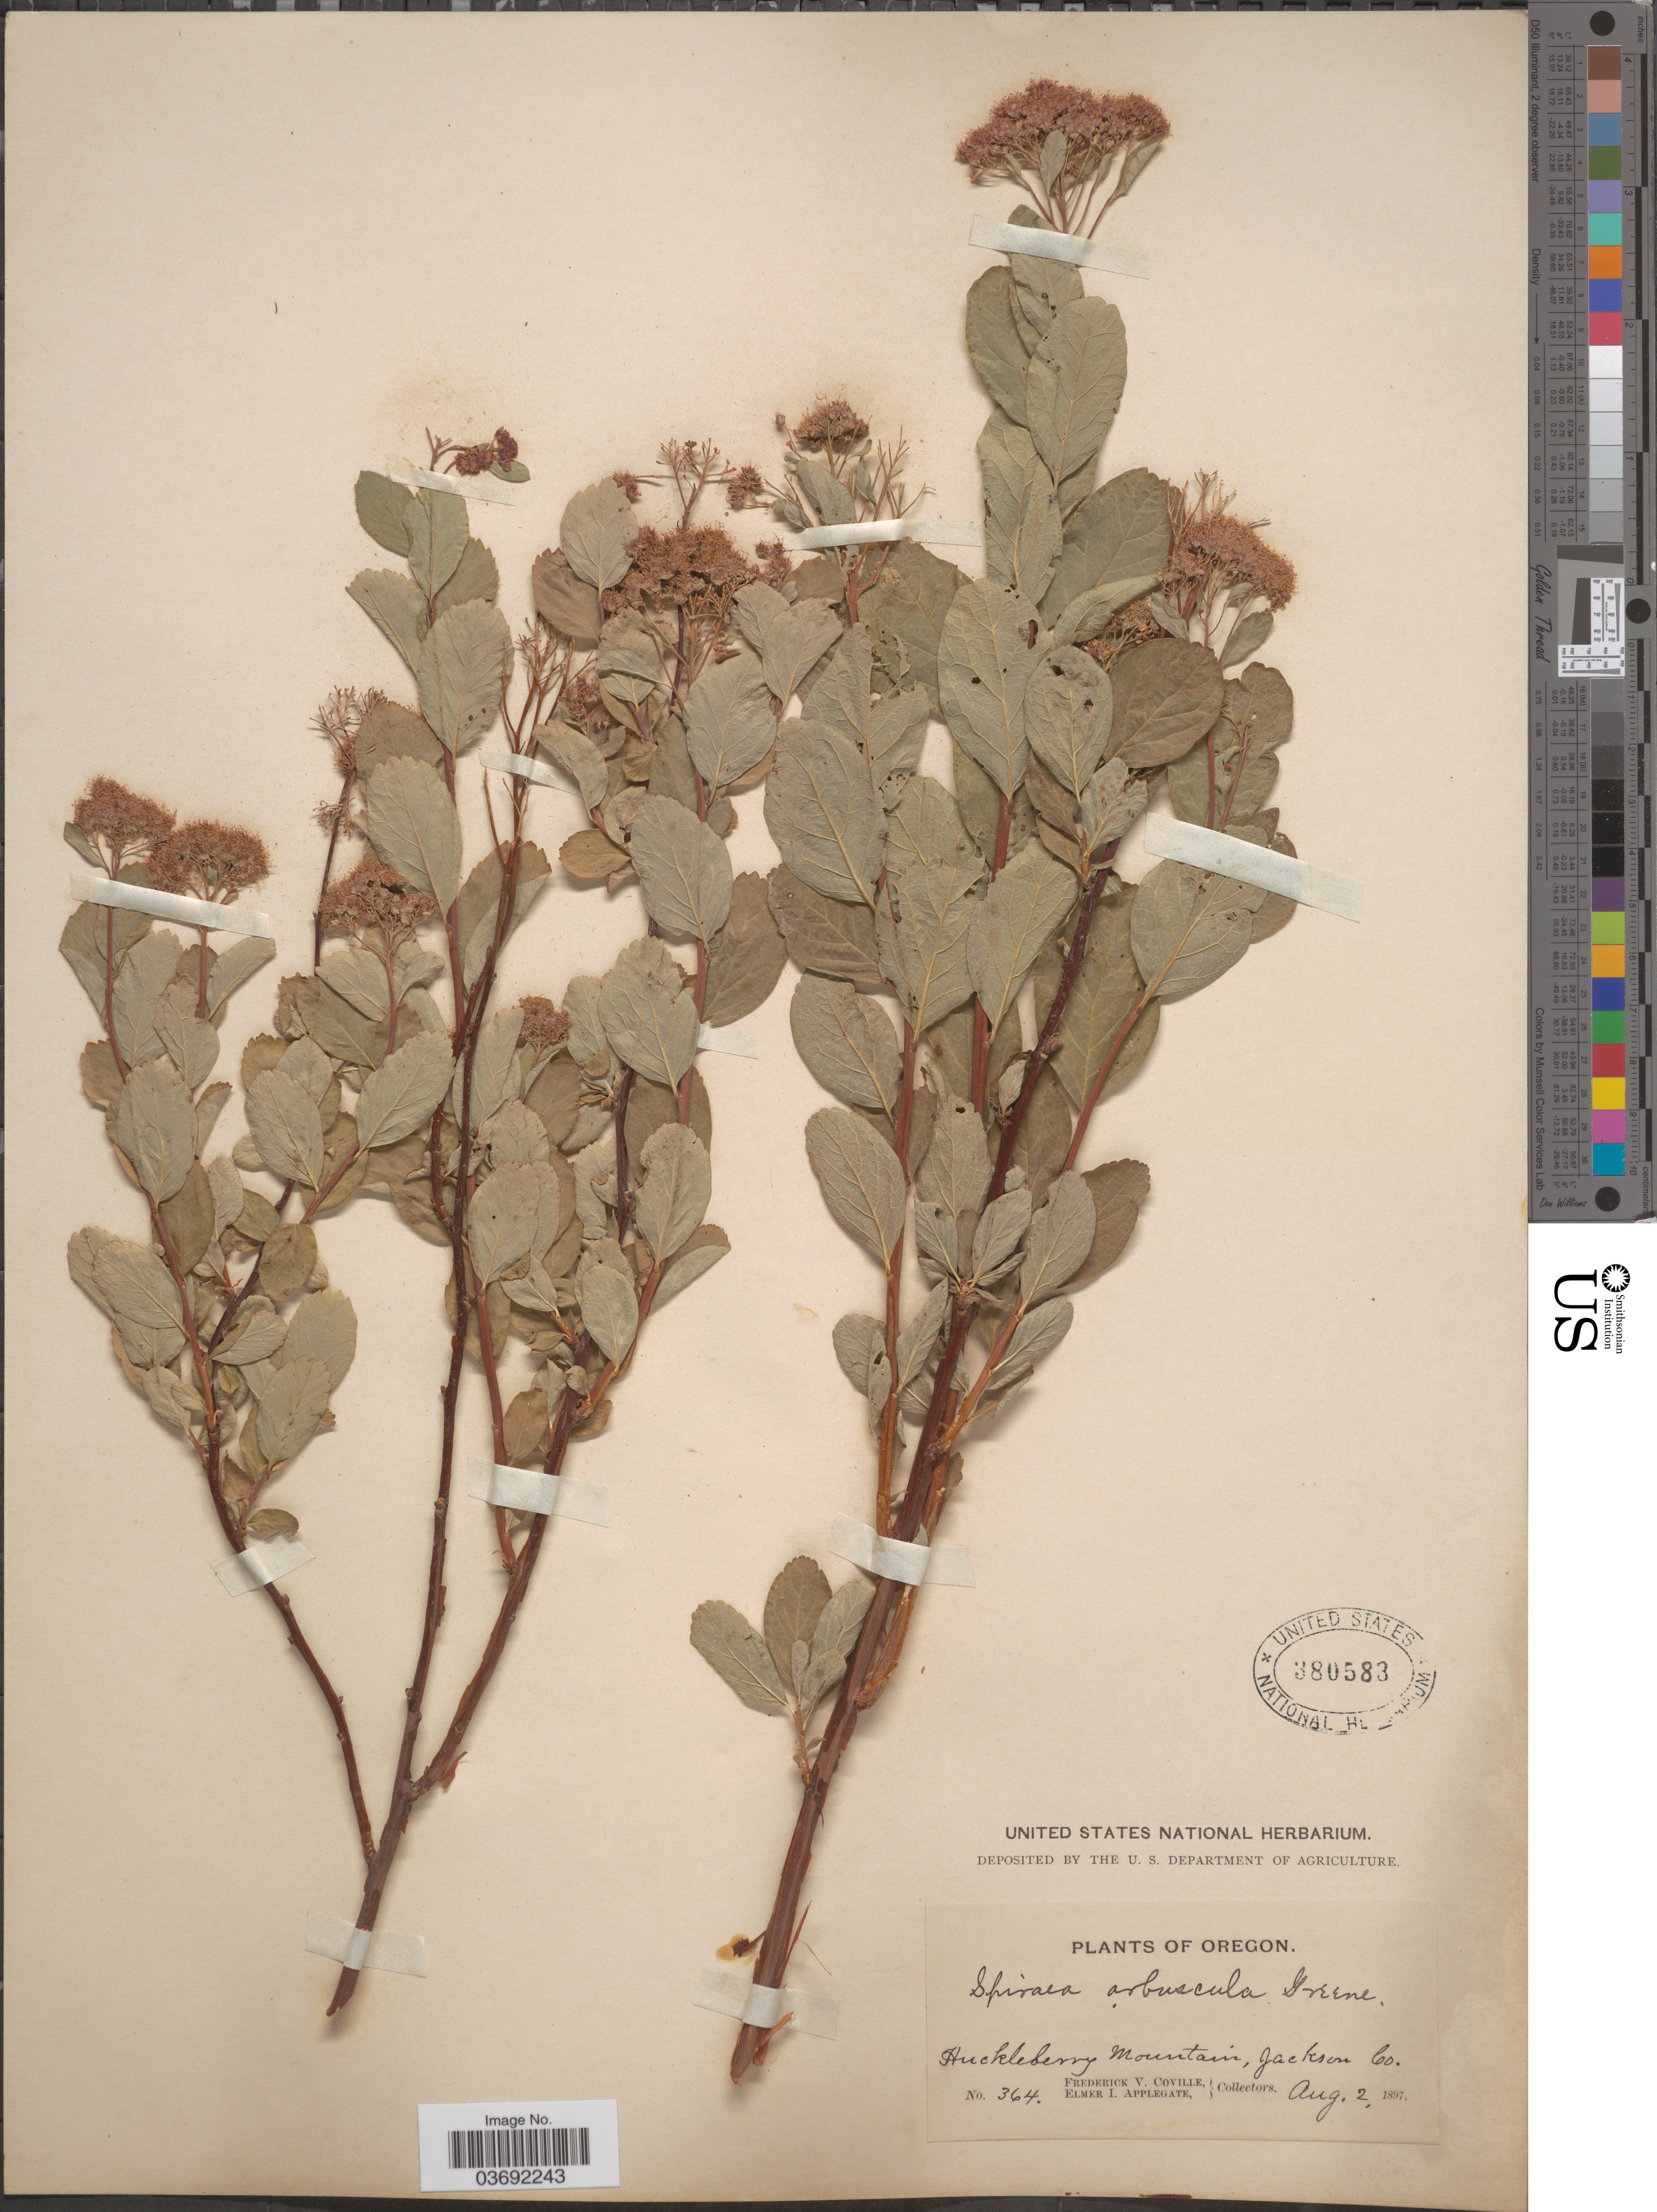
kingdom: Plantae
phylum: Tracheophyta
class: Magnoliopsida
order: Rosales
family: Rosaceae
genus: Spiraea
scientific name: Spiraea densiflora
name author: Nutt. ex Greenm.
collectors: F. V. Coville & E. I. Applegate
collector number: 364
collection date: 1897-08-02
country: United States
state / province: Oregon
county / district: Jackson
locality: Huckleberry Mountain, Jackson Co.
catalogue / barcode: US 380583